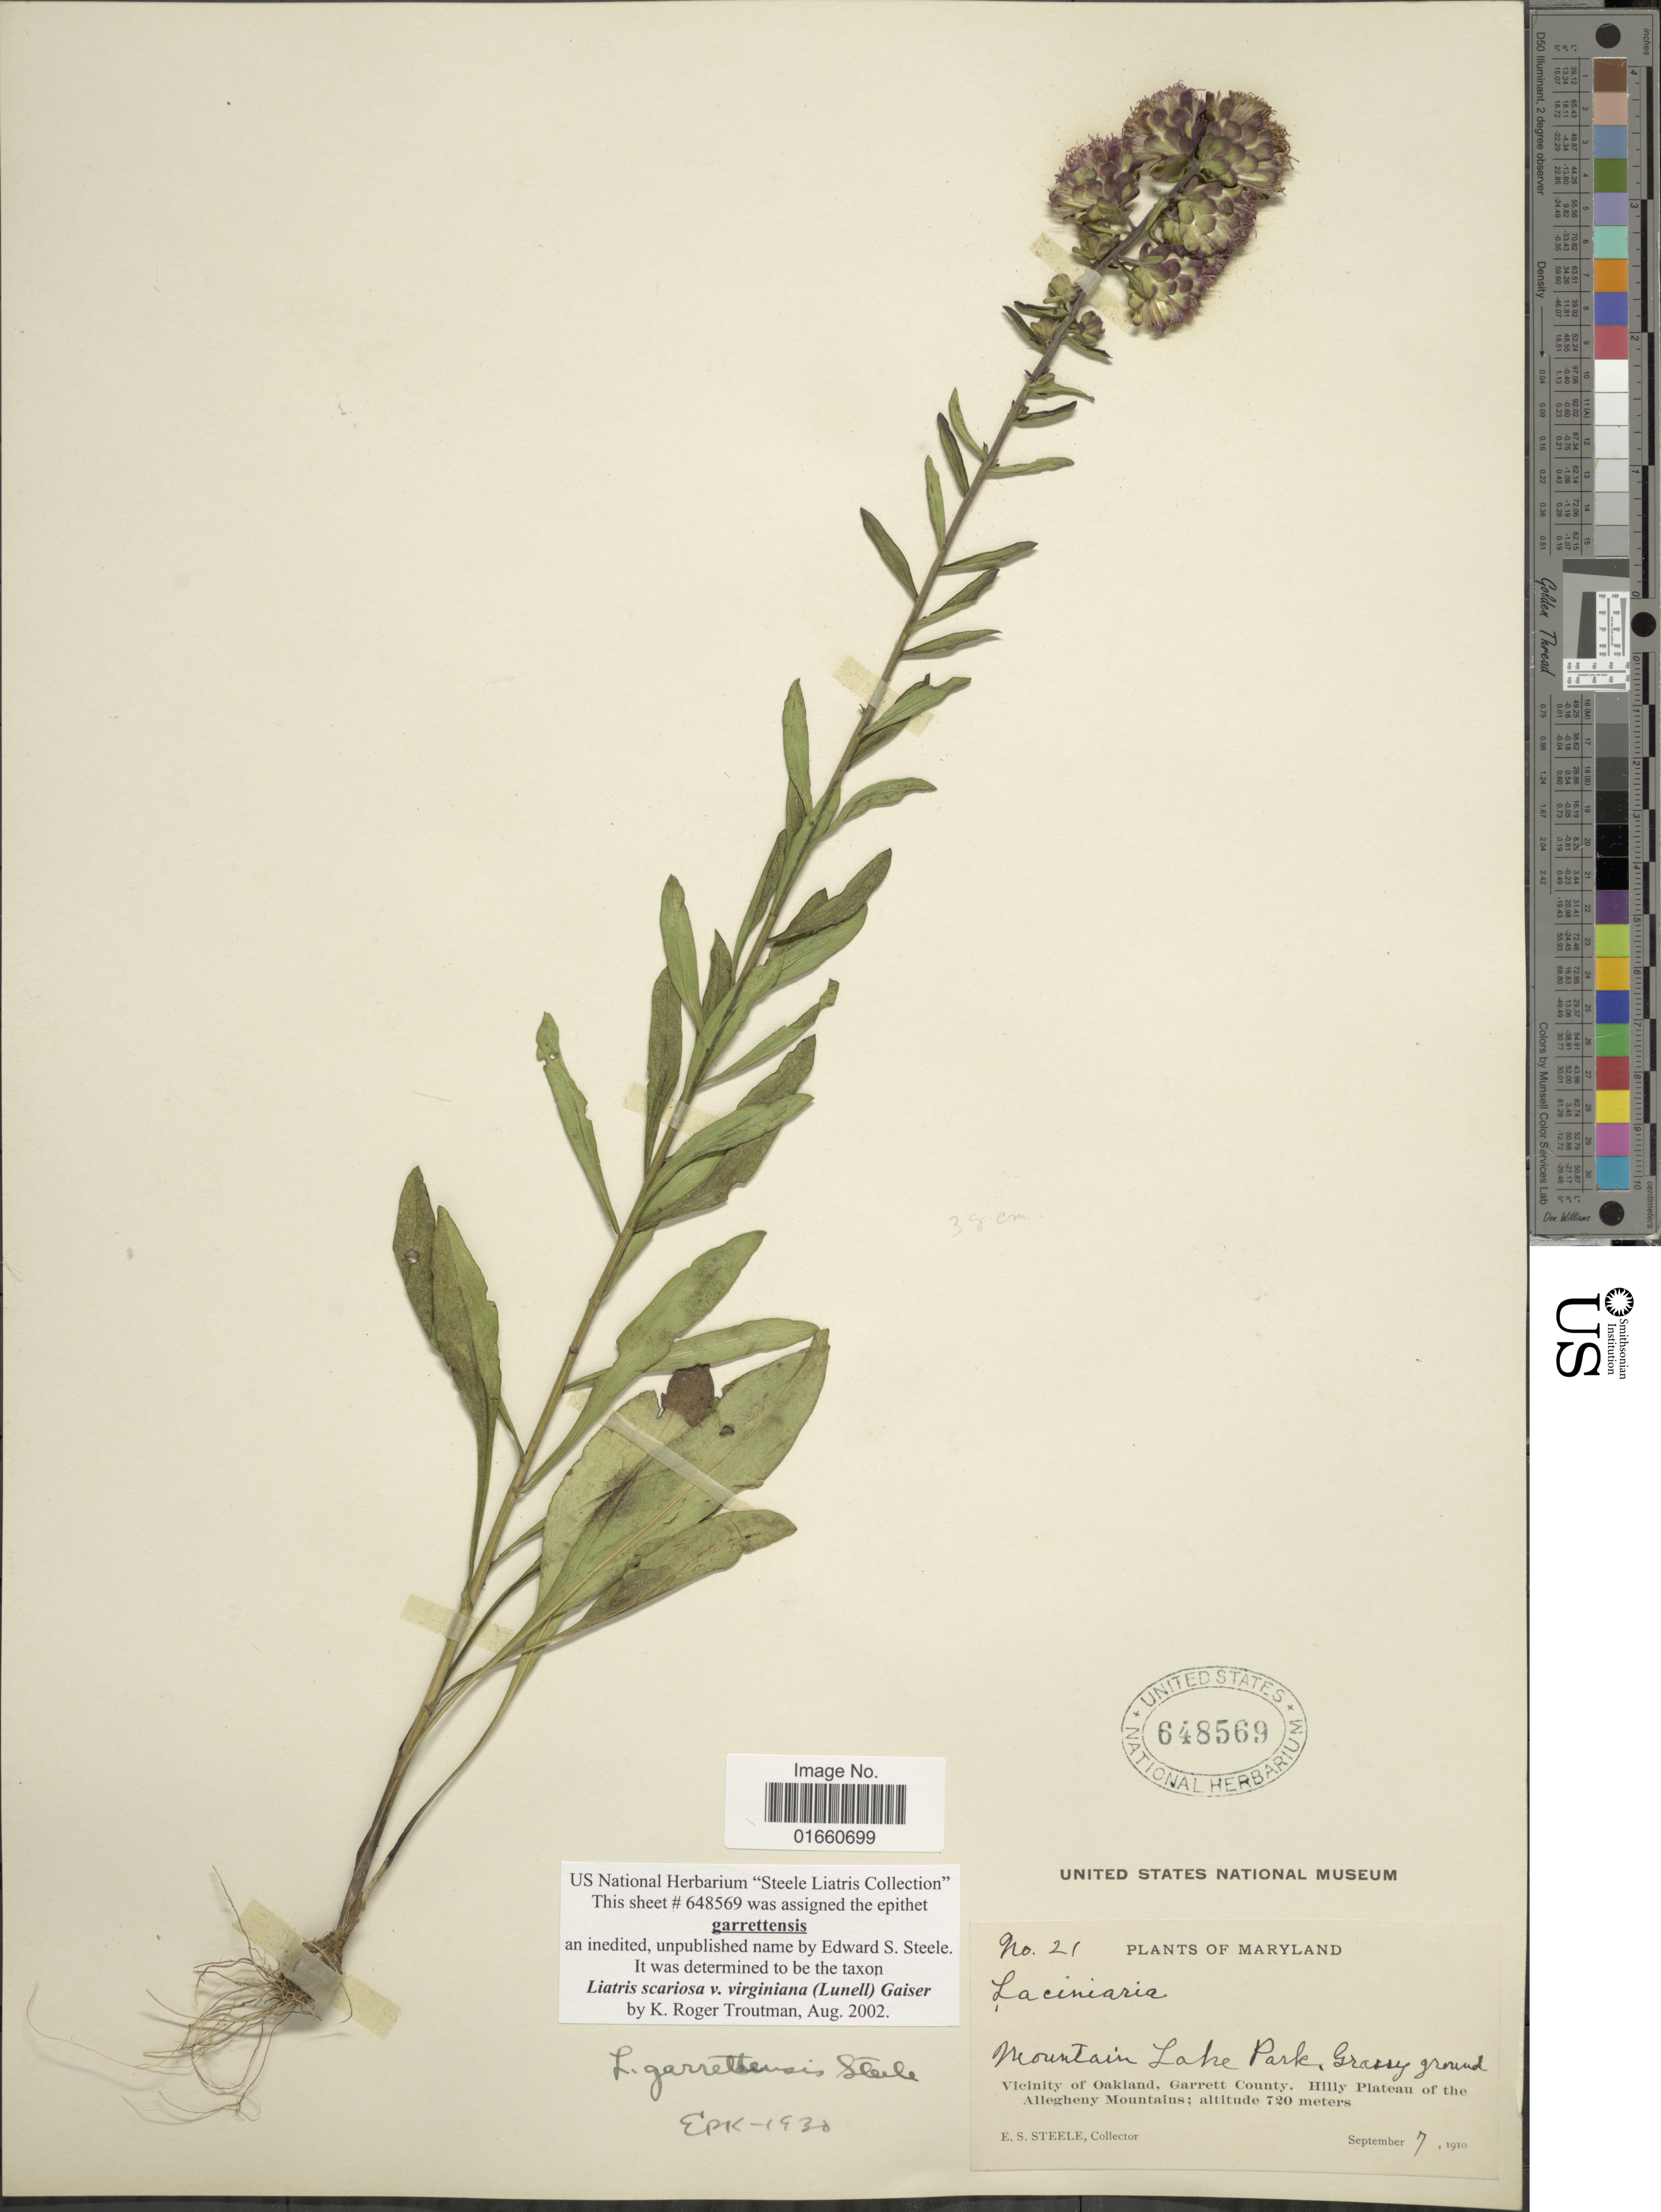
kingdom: Plantae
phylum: Tracheophyta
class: Magnoliopsida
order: Asterales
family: Asteraceae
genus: Liatris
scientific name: Liatris scariosa var. virginiana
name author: (Lunell) Gaiser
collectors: E. Steele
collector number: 21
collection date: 1910-09-07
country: United States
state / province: Maryland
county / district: Garrett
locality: Mountain Lake Park, Grassy ground, Vicinity of Oakland, Garrett County, Hill Pleateau of the Allegheny Mountains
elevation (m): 720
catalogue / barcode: US 648569